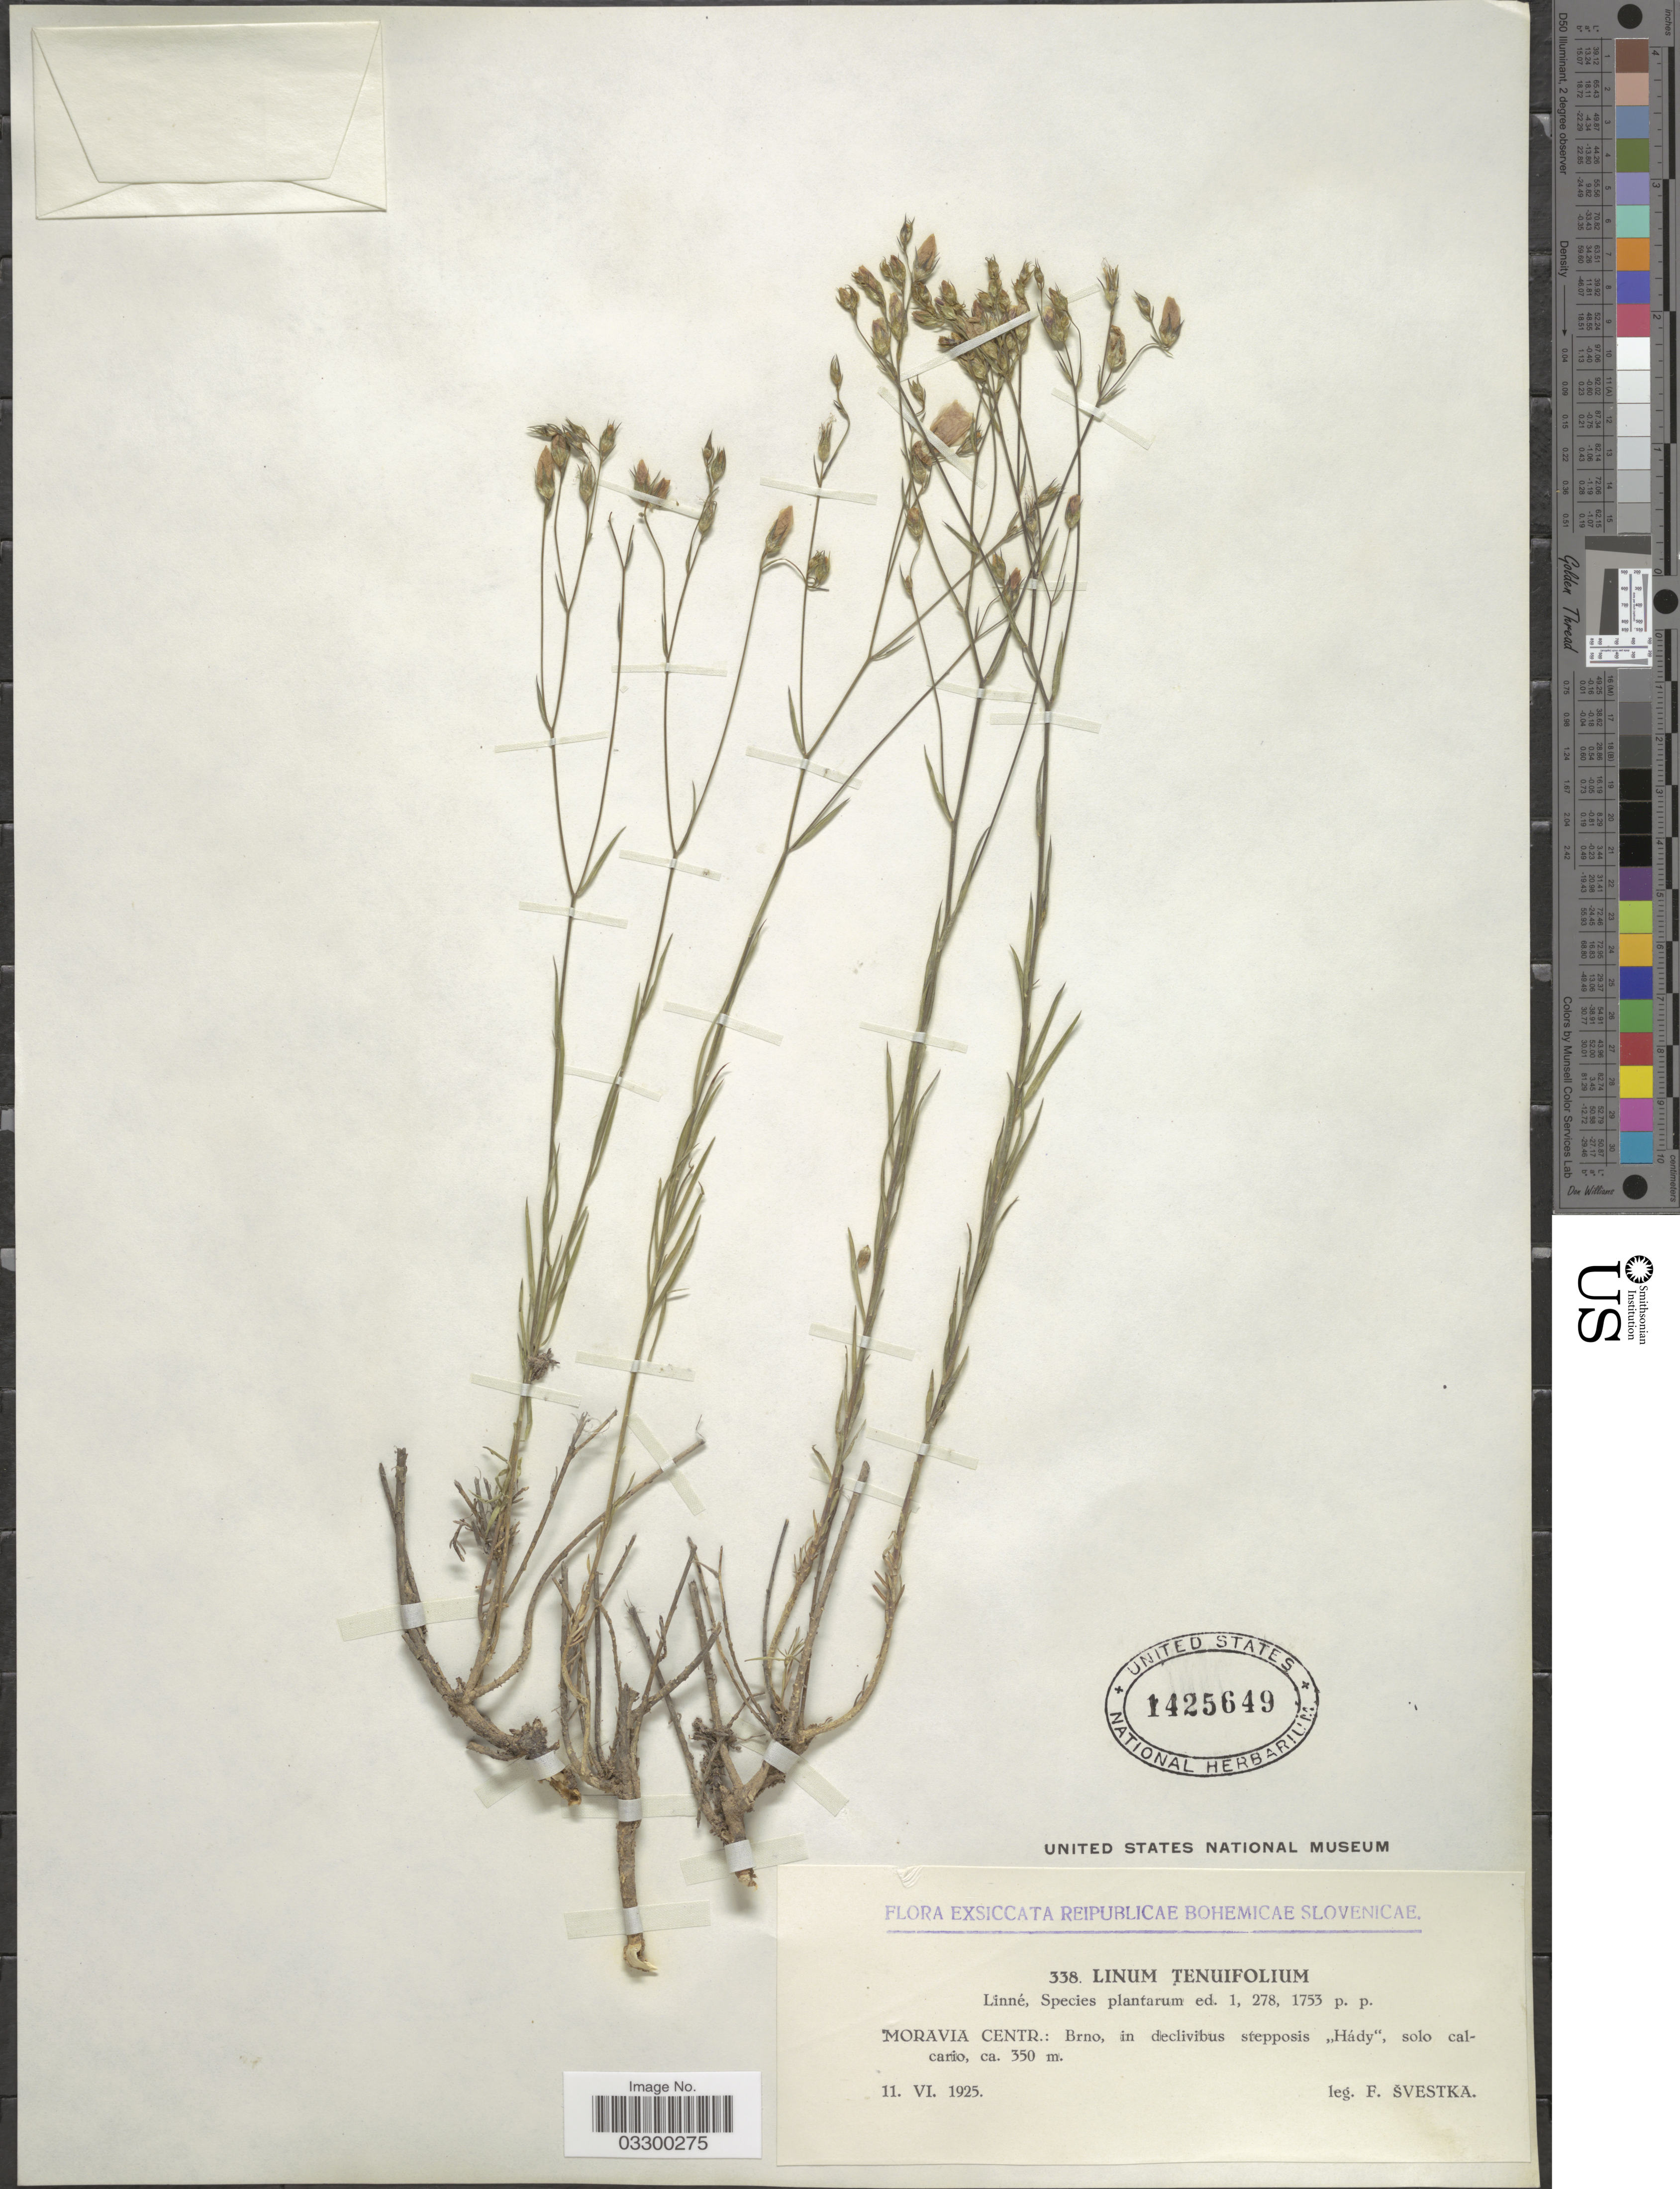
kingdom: Plantae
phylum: Tracheophyta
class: Magnoliopsida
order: Malpighiales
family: Linaceae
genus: Linum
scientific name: Linum tenuifolium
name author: L.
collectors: F. Svestka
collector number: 338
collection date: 1925-06-11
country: Czechia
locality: Reipublicae Bohemicae Slovenicae. Moravia Centr.: Brno, in declivibus stepposis "Hády".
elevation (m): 350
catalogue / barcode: US 1425649